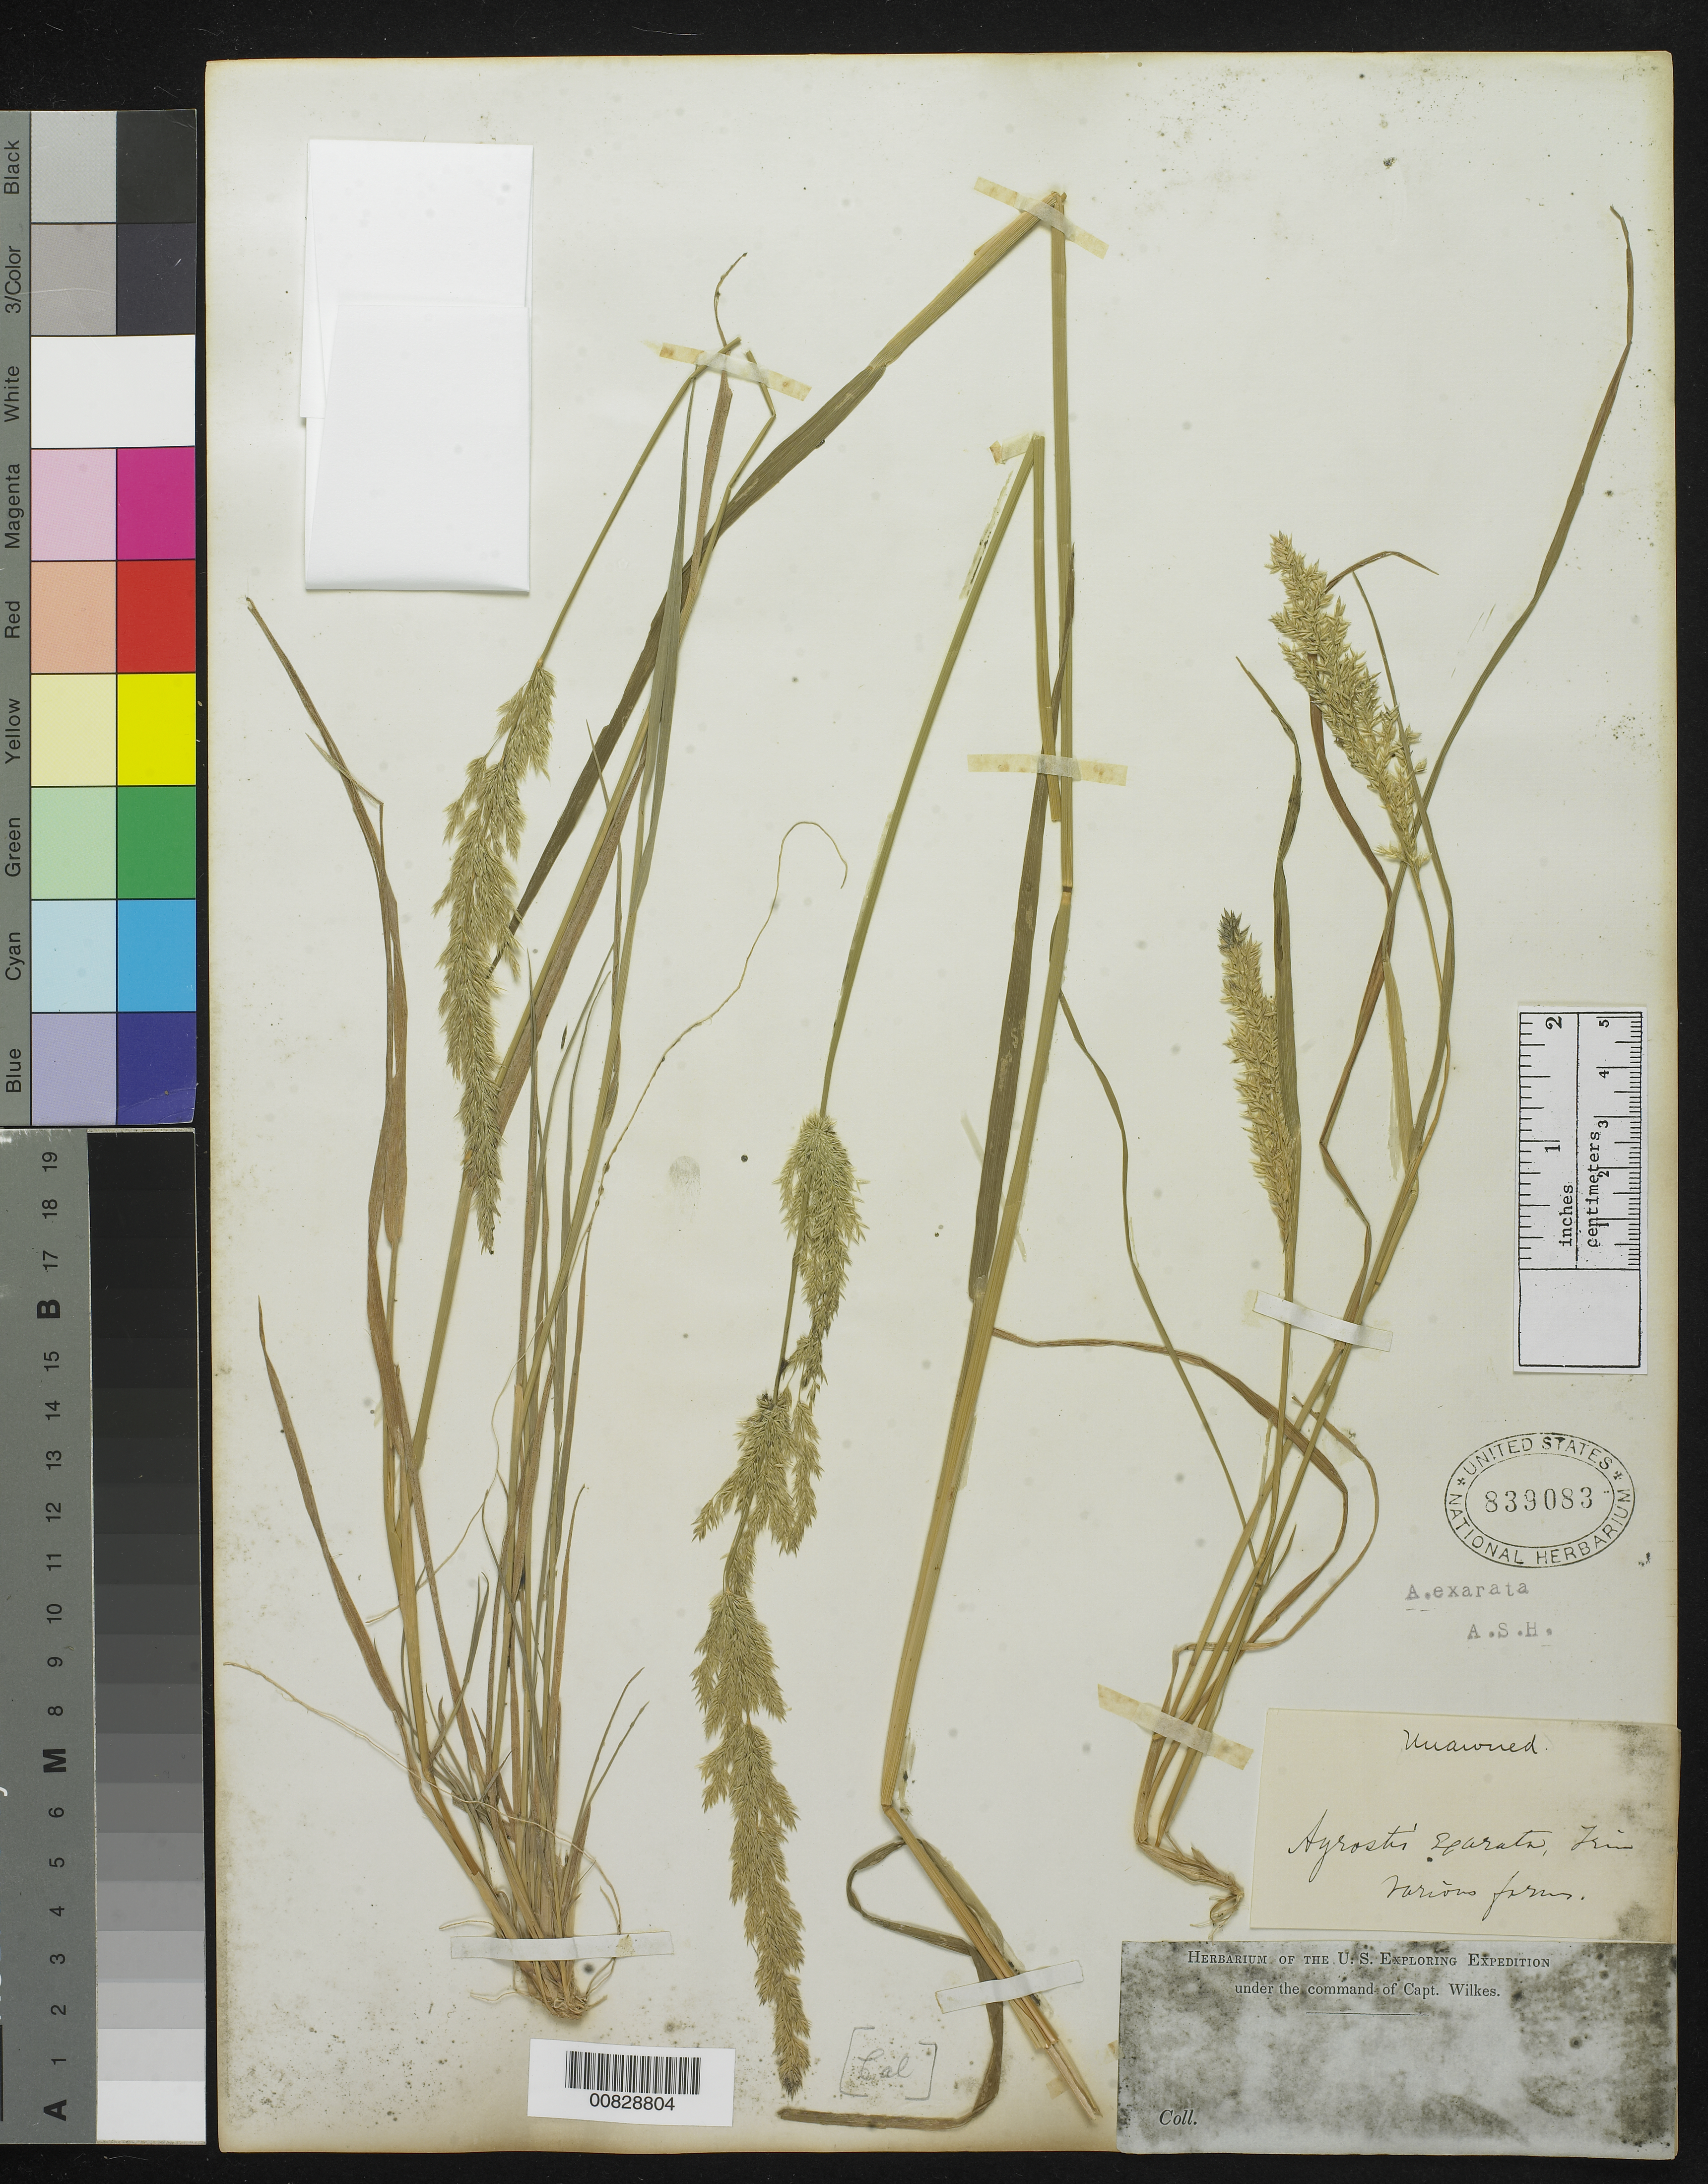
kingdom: Plantae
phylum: Tracheophyta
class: Liliopsida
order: Poales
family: Poaceae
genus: Agrostis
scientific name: Agrostis exarata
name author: Trin.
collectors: Wilkes Explor. Exped.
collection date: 1838/1842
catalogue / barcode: US 839083